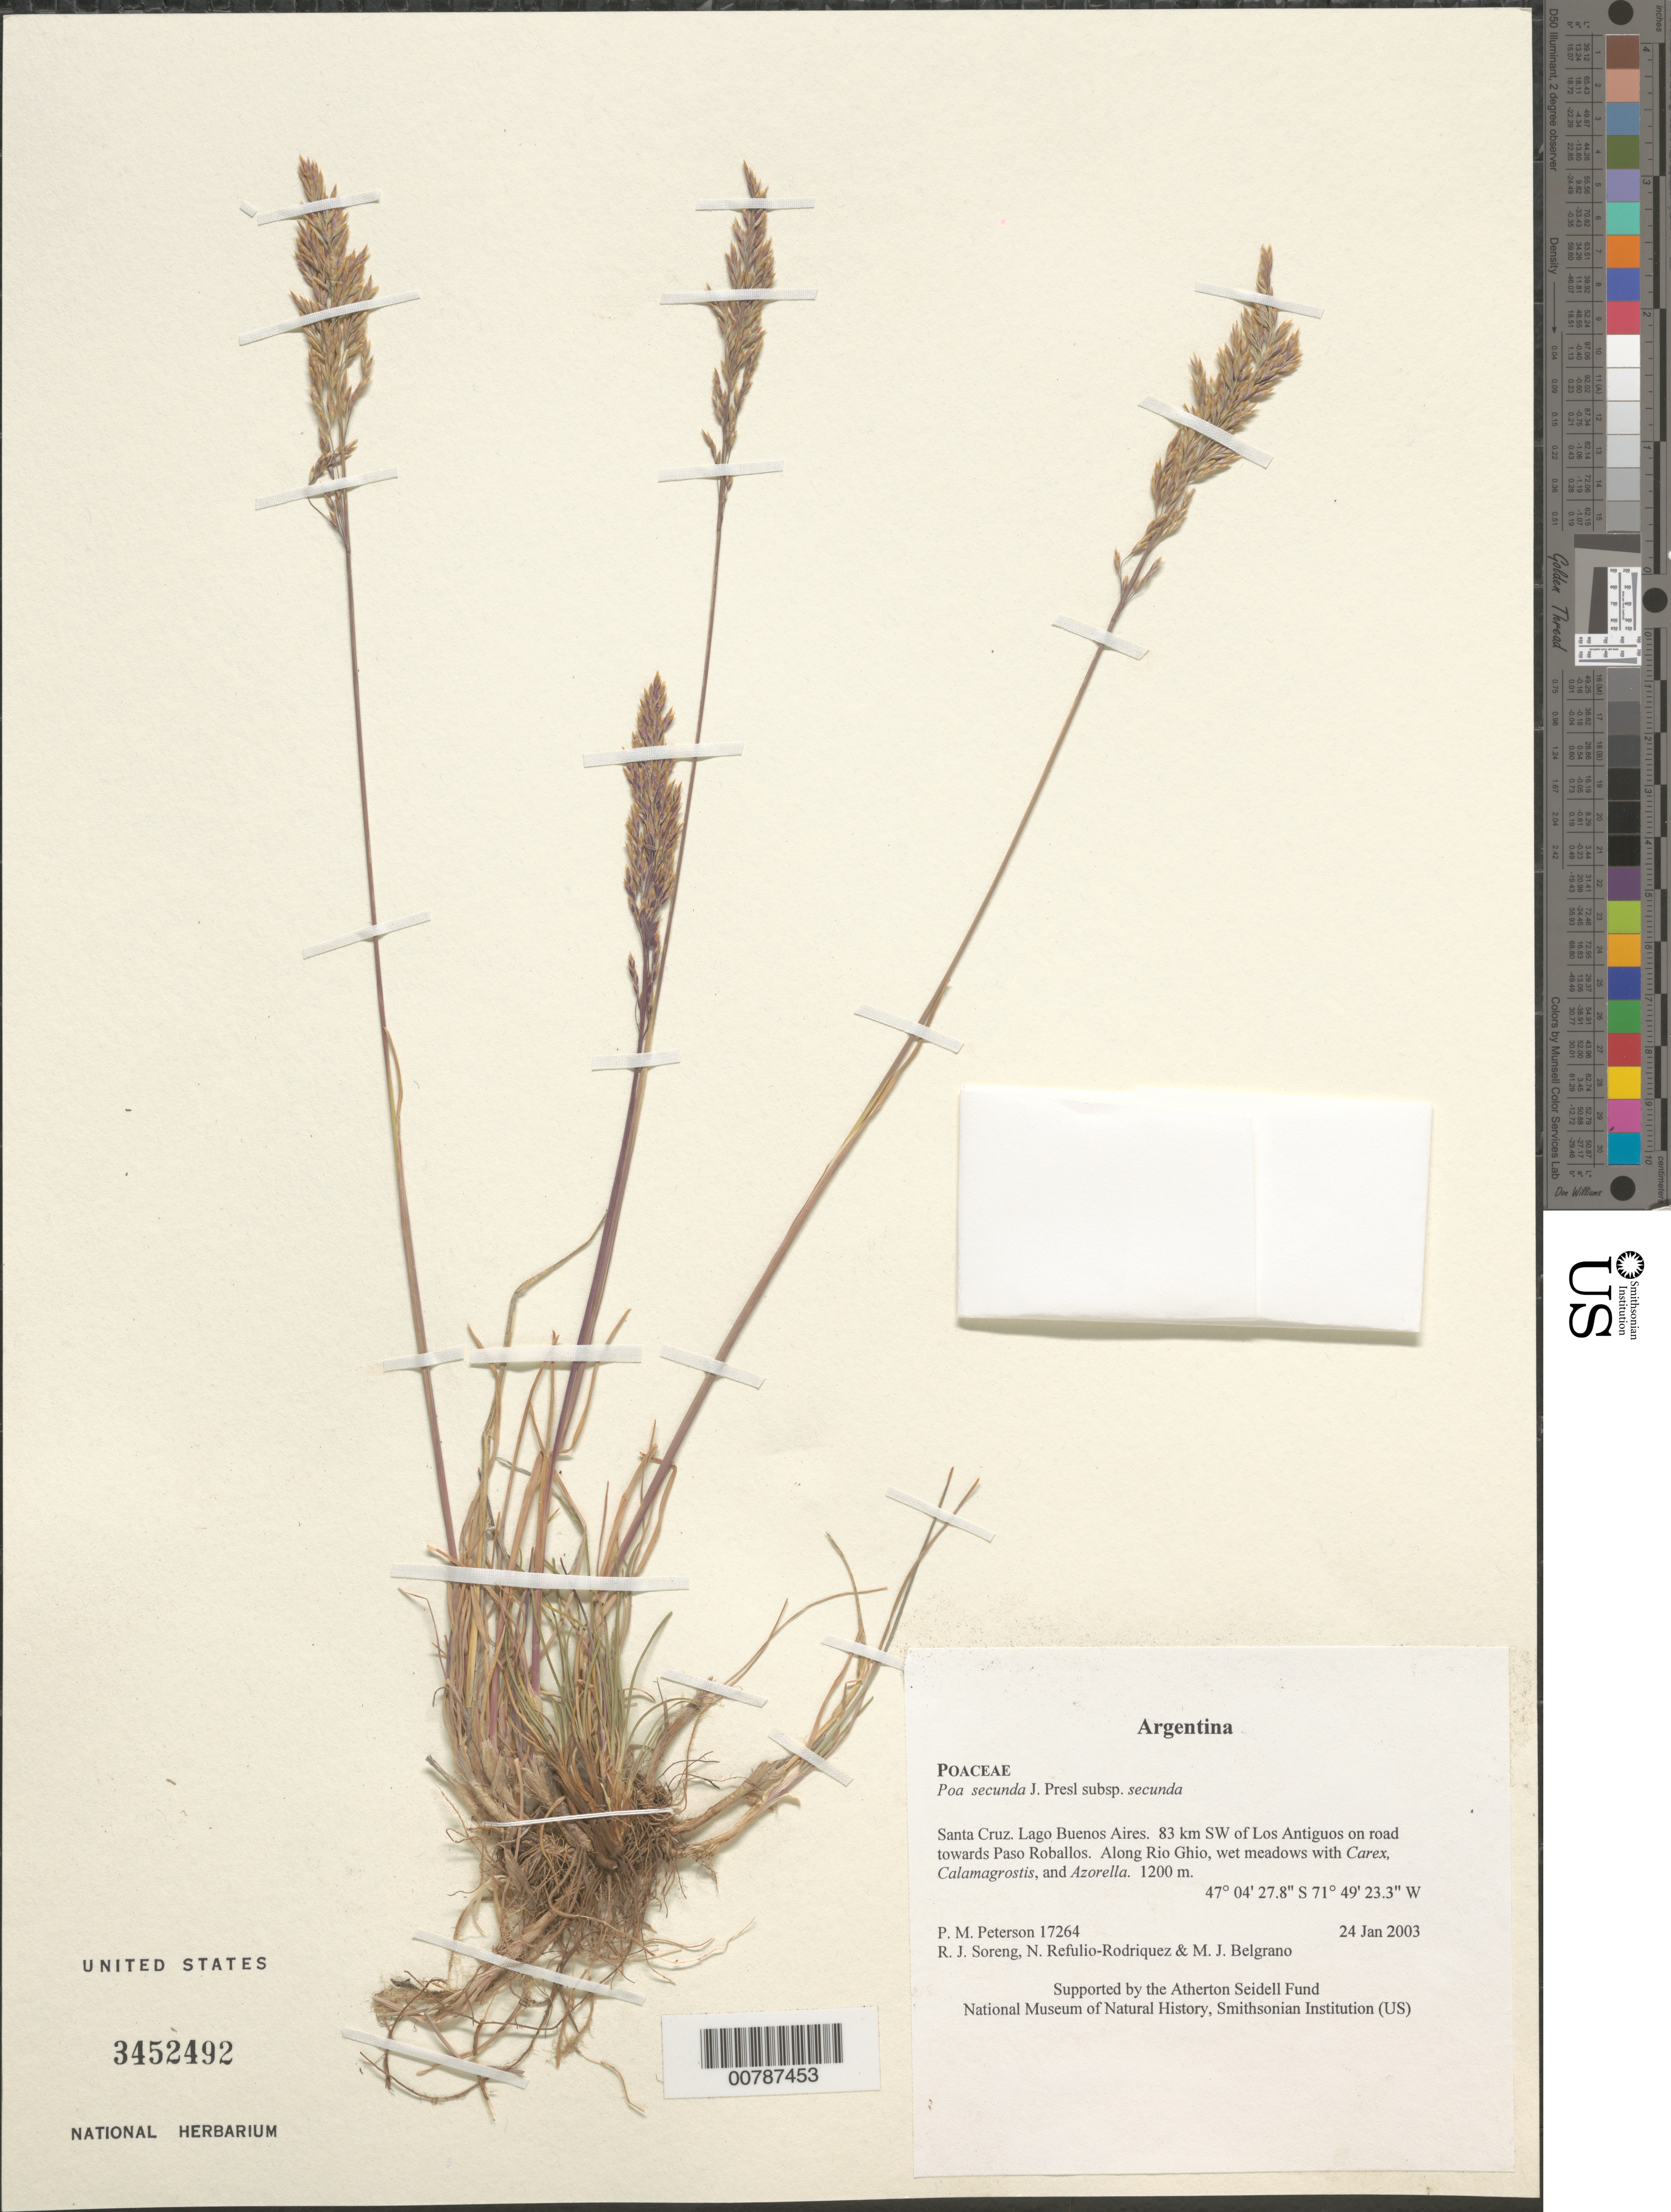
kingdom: Plantae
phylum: Tracheophyta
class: Liliopsida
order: Poales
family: Poaceae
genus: Poa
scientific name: Poa secunda subsp. secunda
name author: J. Presl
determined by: Soreng, Robert J., Research Associate (BOT), Smithsonian Institution - National Museum of Natural History (UNITED STATES)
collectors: P. M. Peterson, R. J. Soreng, N. Refulio-Rodríguez & M. Belgrano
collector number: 17264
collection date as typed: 24 Jan 2003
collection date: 2003-01-24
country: Argentina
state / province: Santa Cruz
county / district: Lago Buenos Aires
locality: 83 km SW of Los Antiguos on road towards Paso Roballos. Along Rio Ghio, wet meadows with Carex, Calamagrostis, and Azorella.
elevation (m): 1200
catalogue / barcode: US 3452492